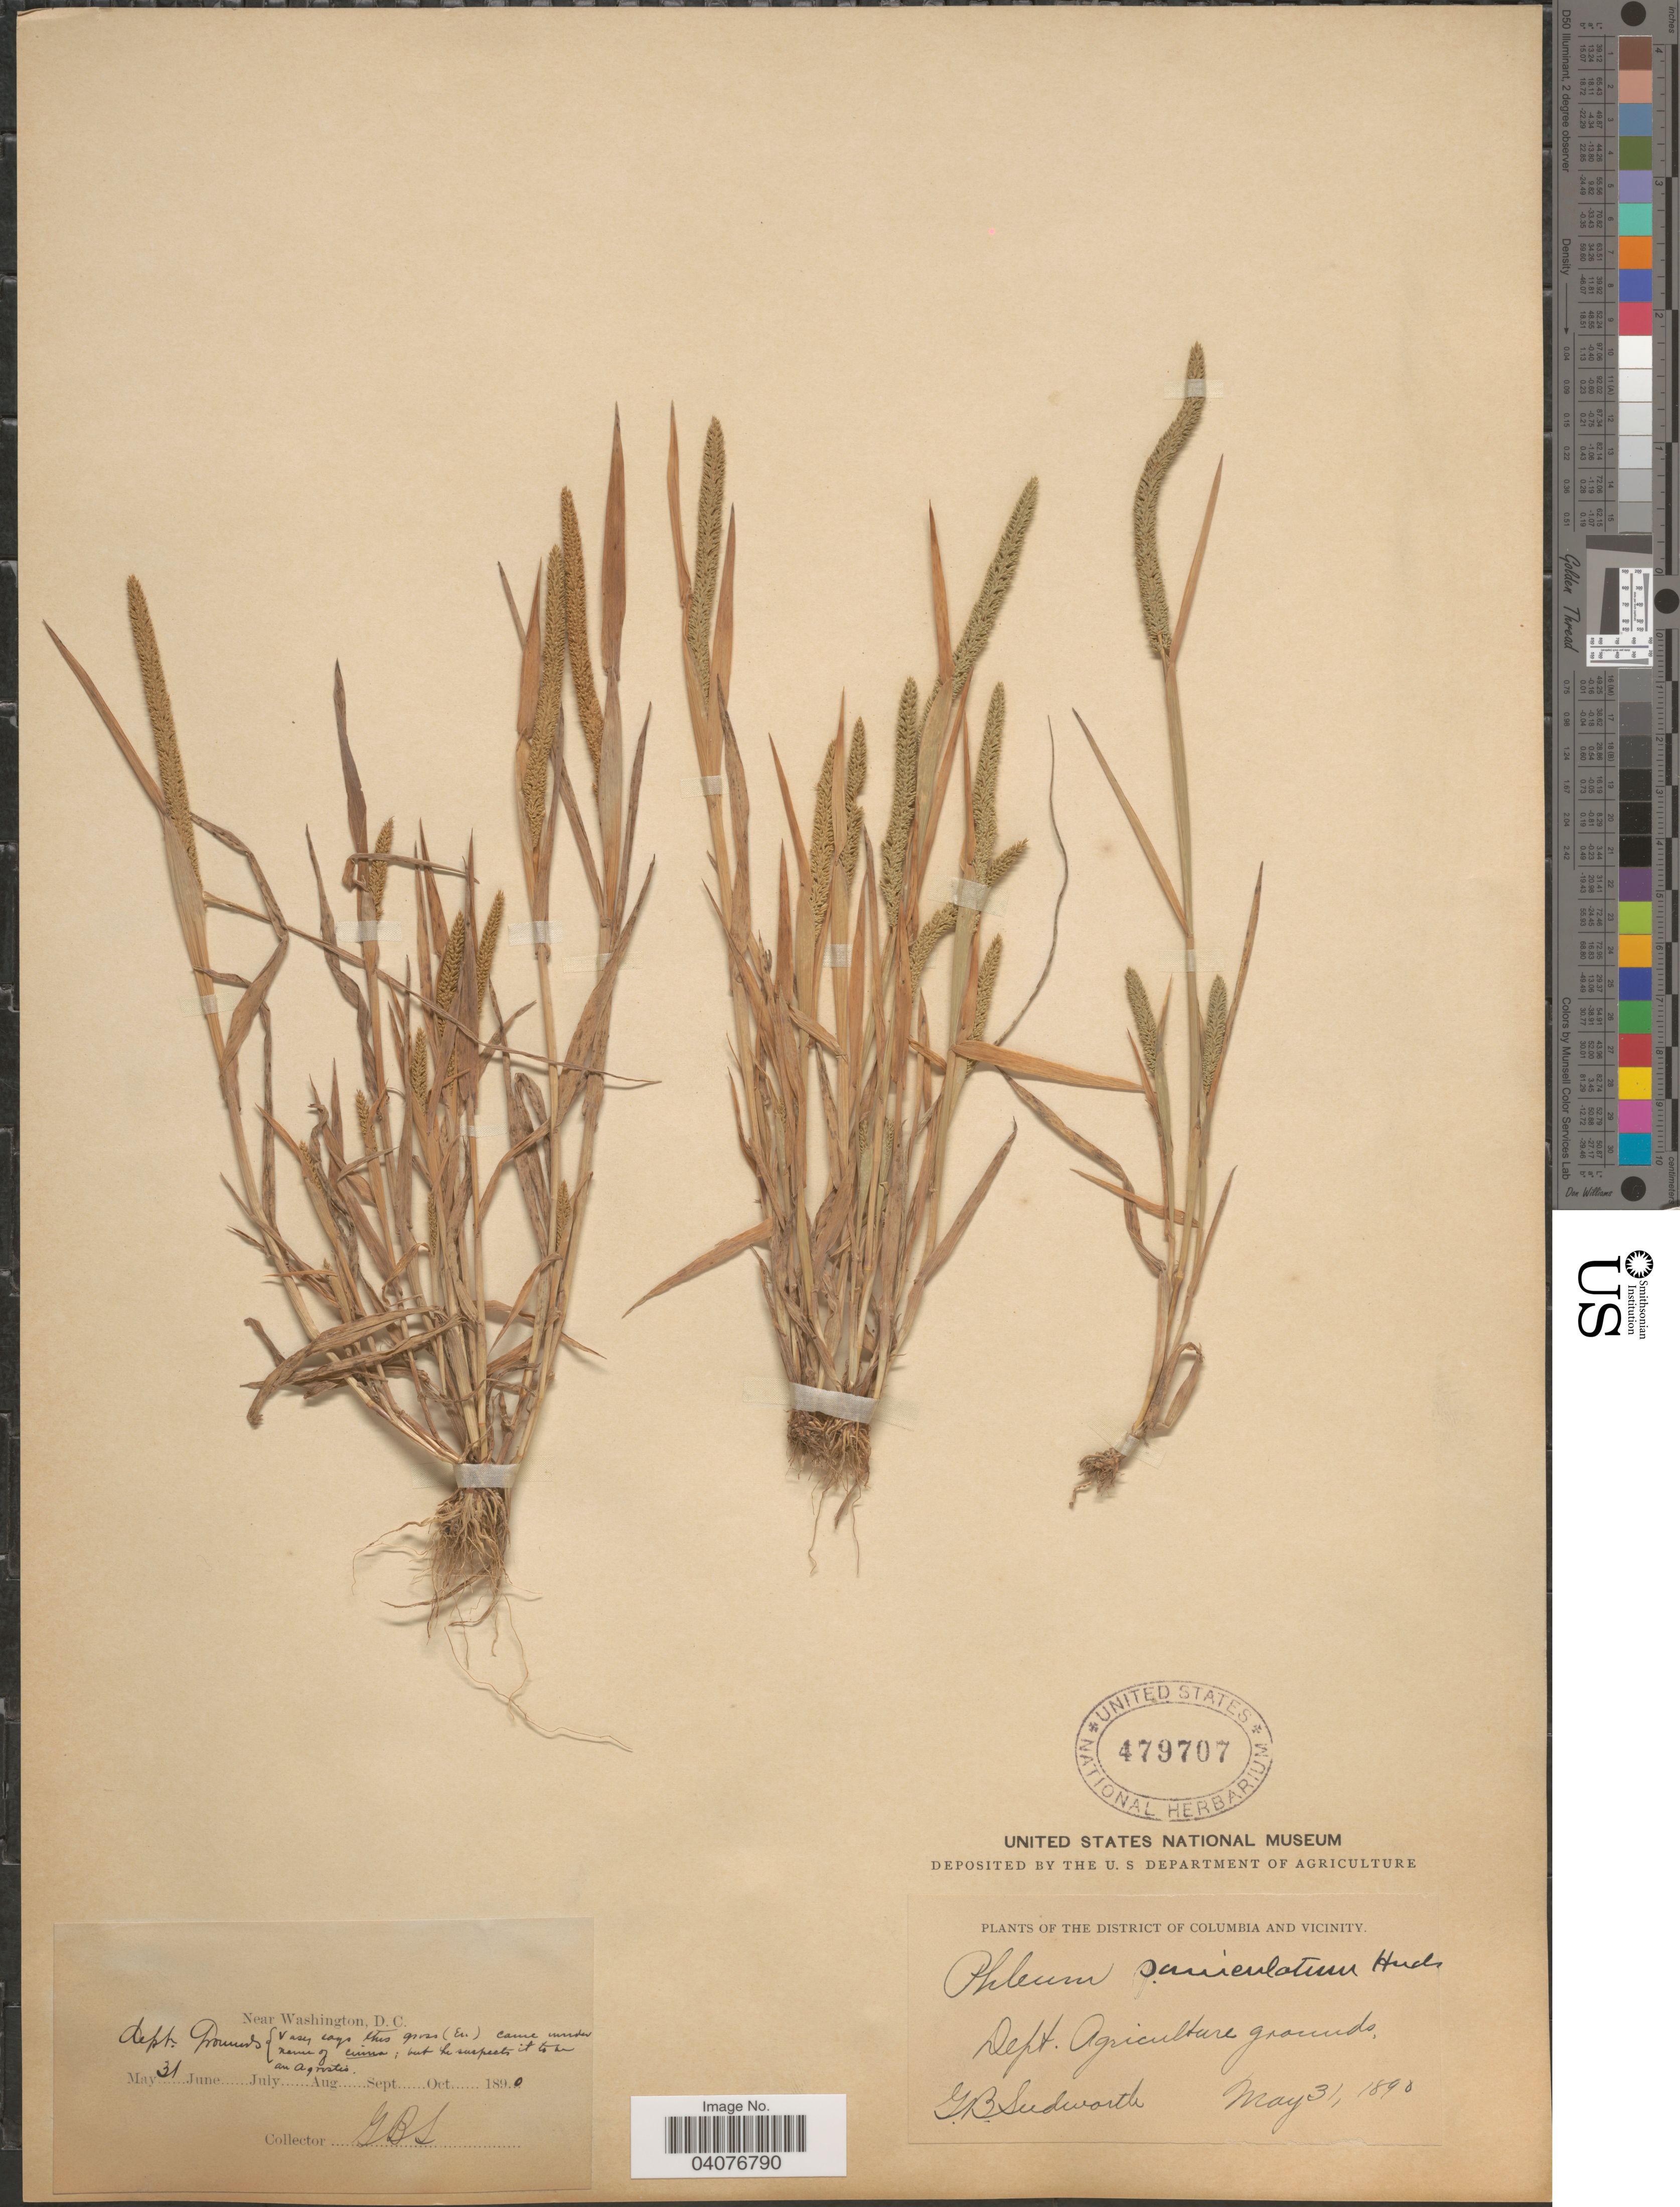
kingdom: Plantae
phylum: Tracheophyta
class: Liliopsida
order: Poales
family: Poaceae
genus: Phleum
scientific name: Phleum paniculatum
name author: Huds.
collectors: G. B. Sudworth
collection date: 1890-05-31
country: United States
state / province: District of Columbia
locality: The District of Colombia and Vicinity. Dept. Agriculture grounds. Near Washington.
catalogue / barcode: US 479707